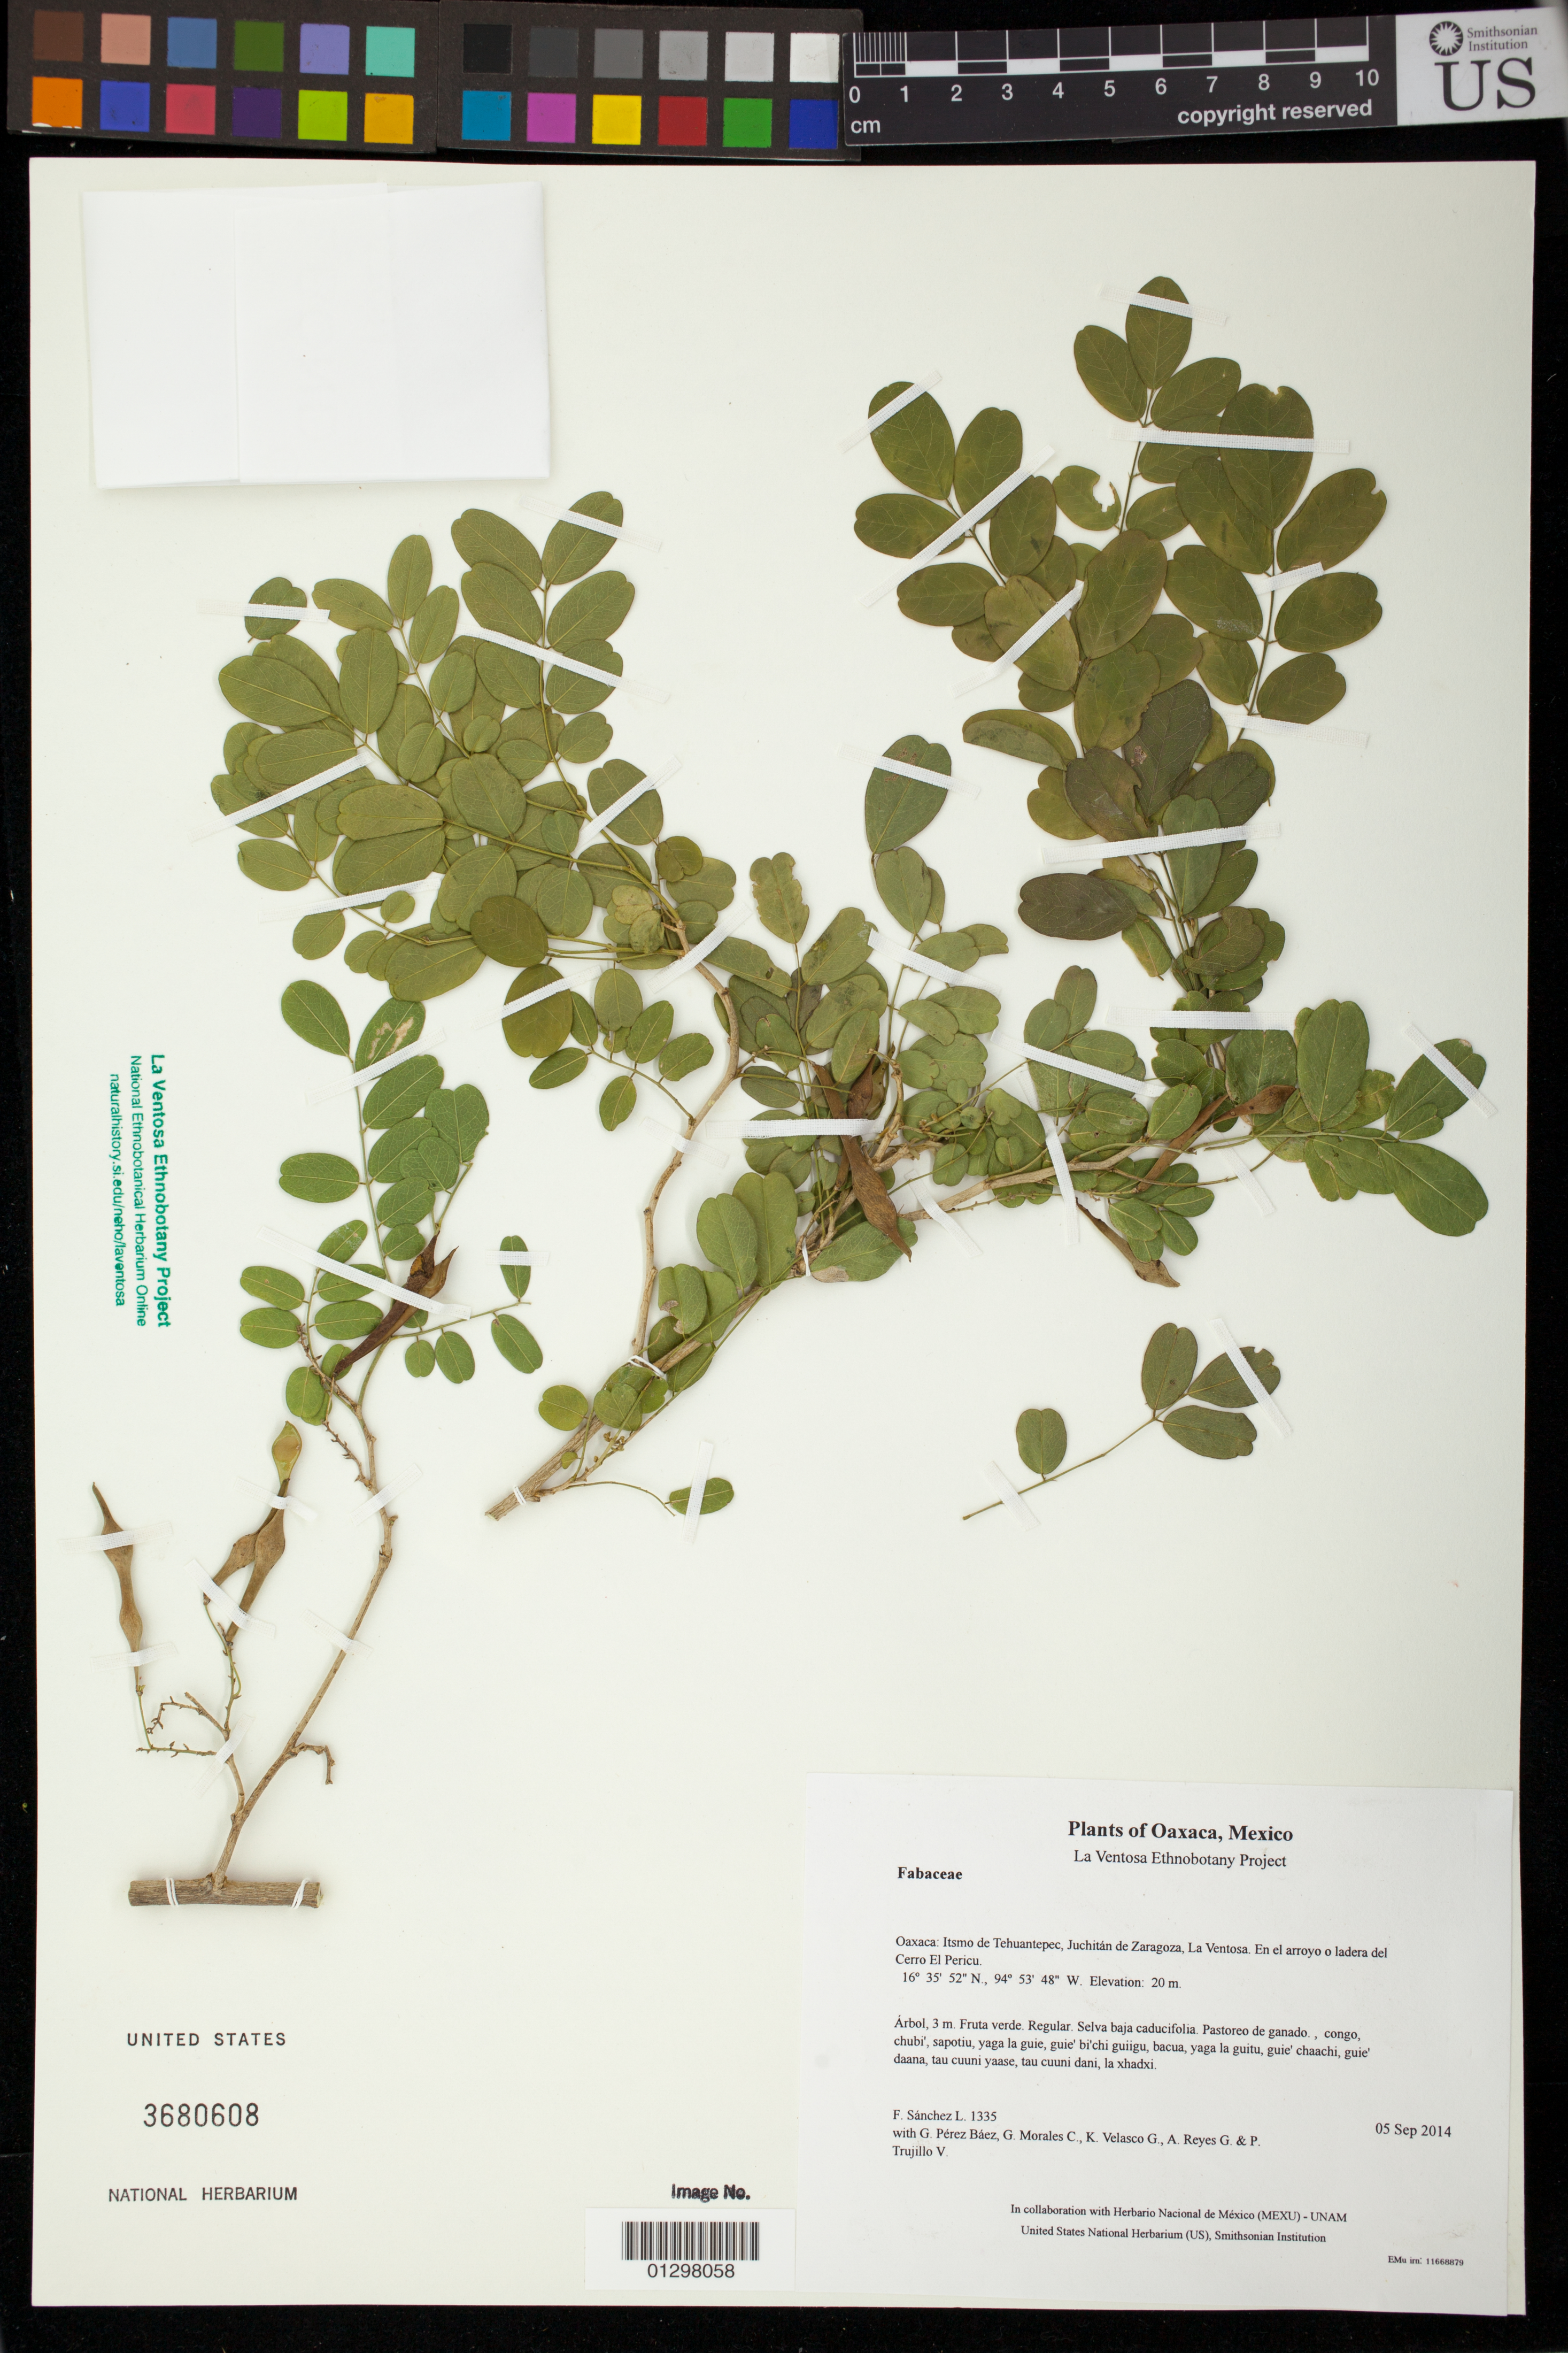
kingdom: Plantae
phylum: Tracheophyta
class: Magnoliopsida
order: Fabales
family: Fabaceae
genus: Coursetia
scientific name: Coursetia robinoides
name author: M. Sousa & Lavin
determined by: Cruz D., R.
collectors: F. Sánchez L., G. Pérez Báez, G. Morales C., K. Velasco G., A. Reyes G. & P. Trujillo V.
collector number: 1335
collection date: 2014-09-05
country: Mexico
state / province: Oaxaca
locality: Itsmo de Tehuantepec, Juchitán de Zaragoza, La Ventosa. En el arroyo o ladera del Cerro El Pericu.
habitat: Selva baja caducifolia. Pastoreo de ganado.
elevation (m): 20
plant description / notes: JEBOT, MEXU, SERO, US; Yaga. 3 m. Cuaananaxhi naga'. Nuu.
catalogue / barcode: US 3680608